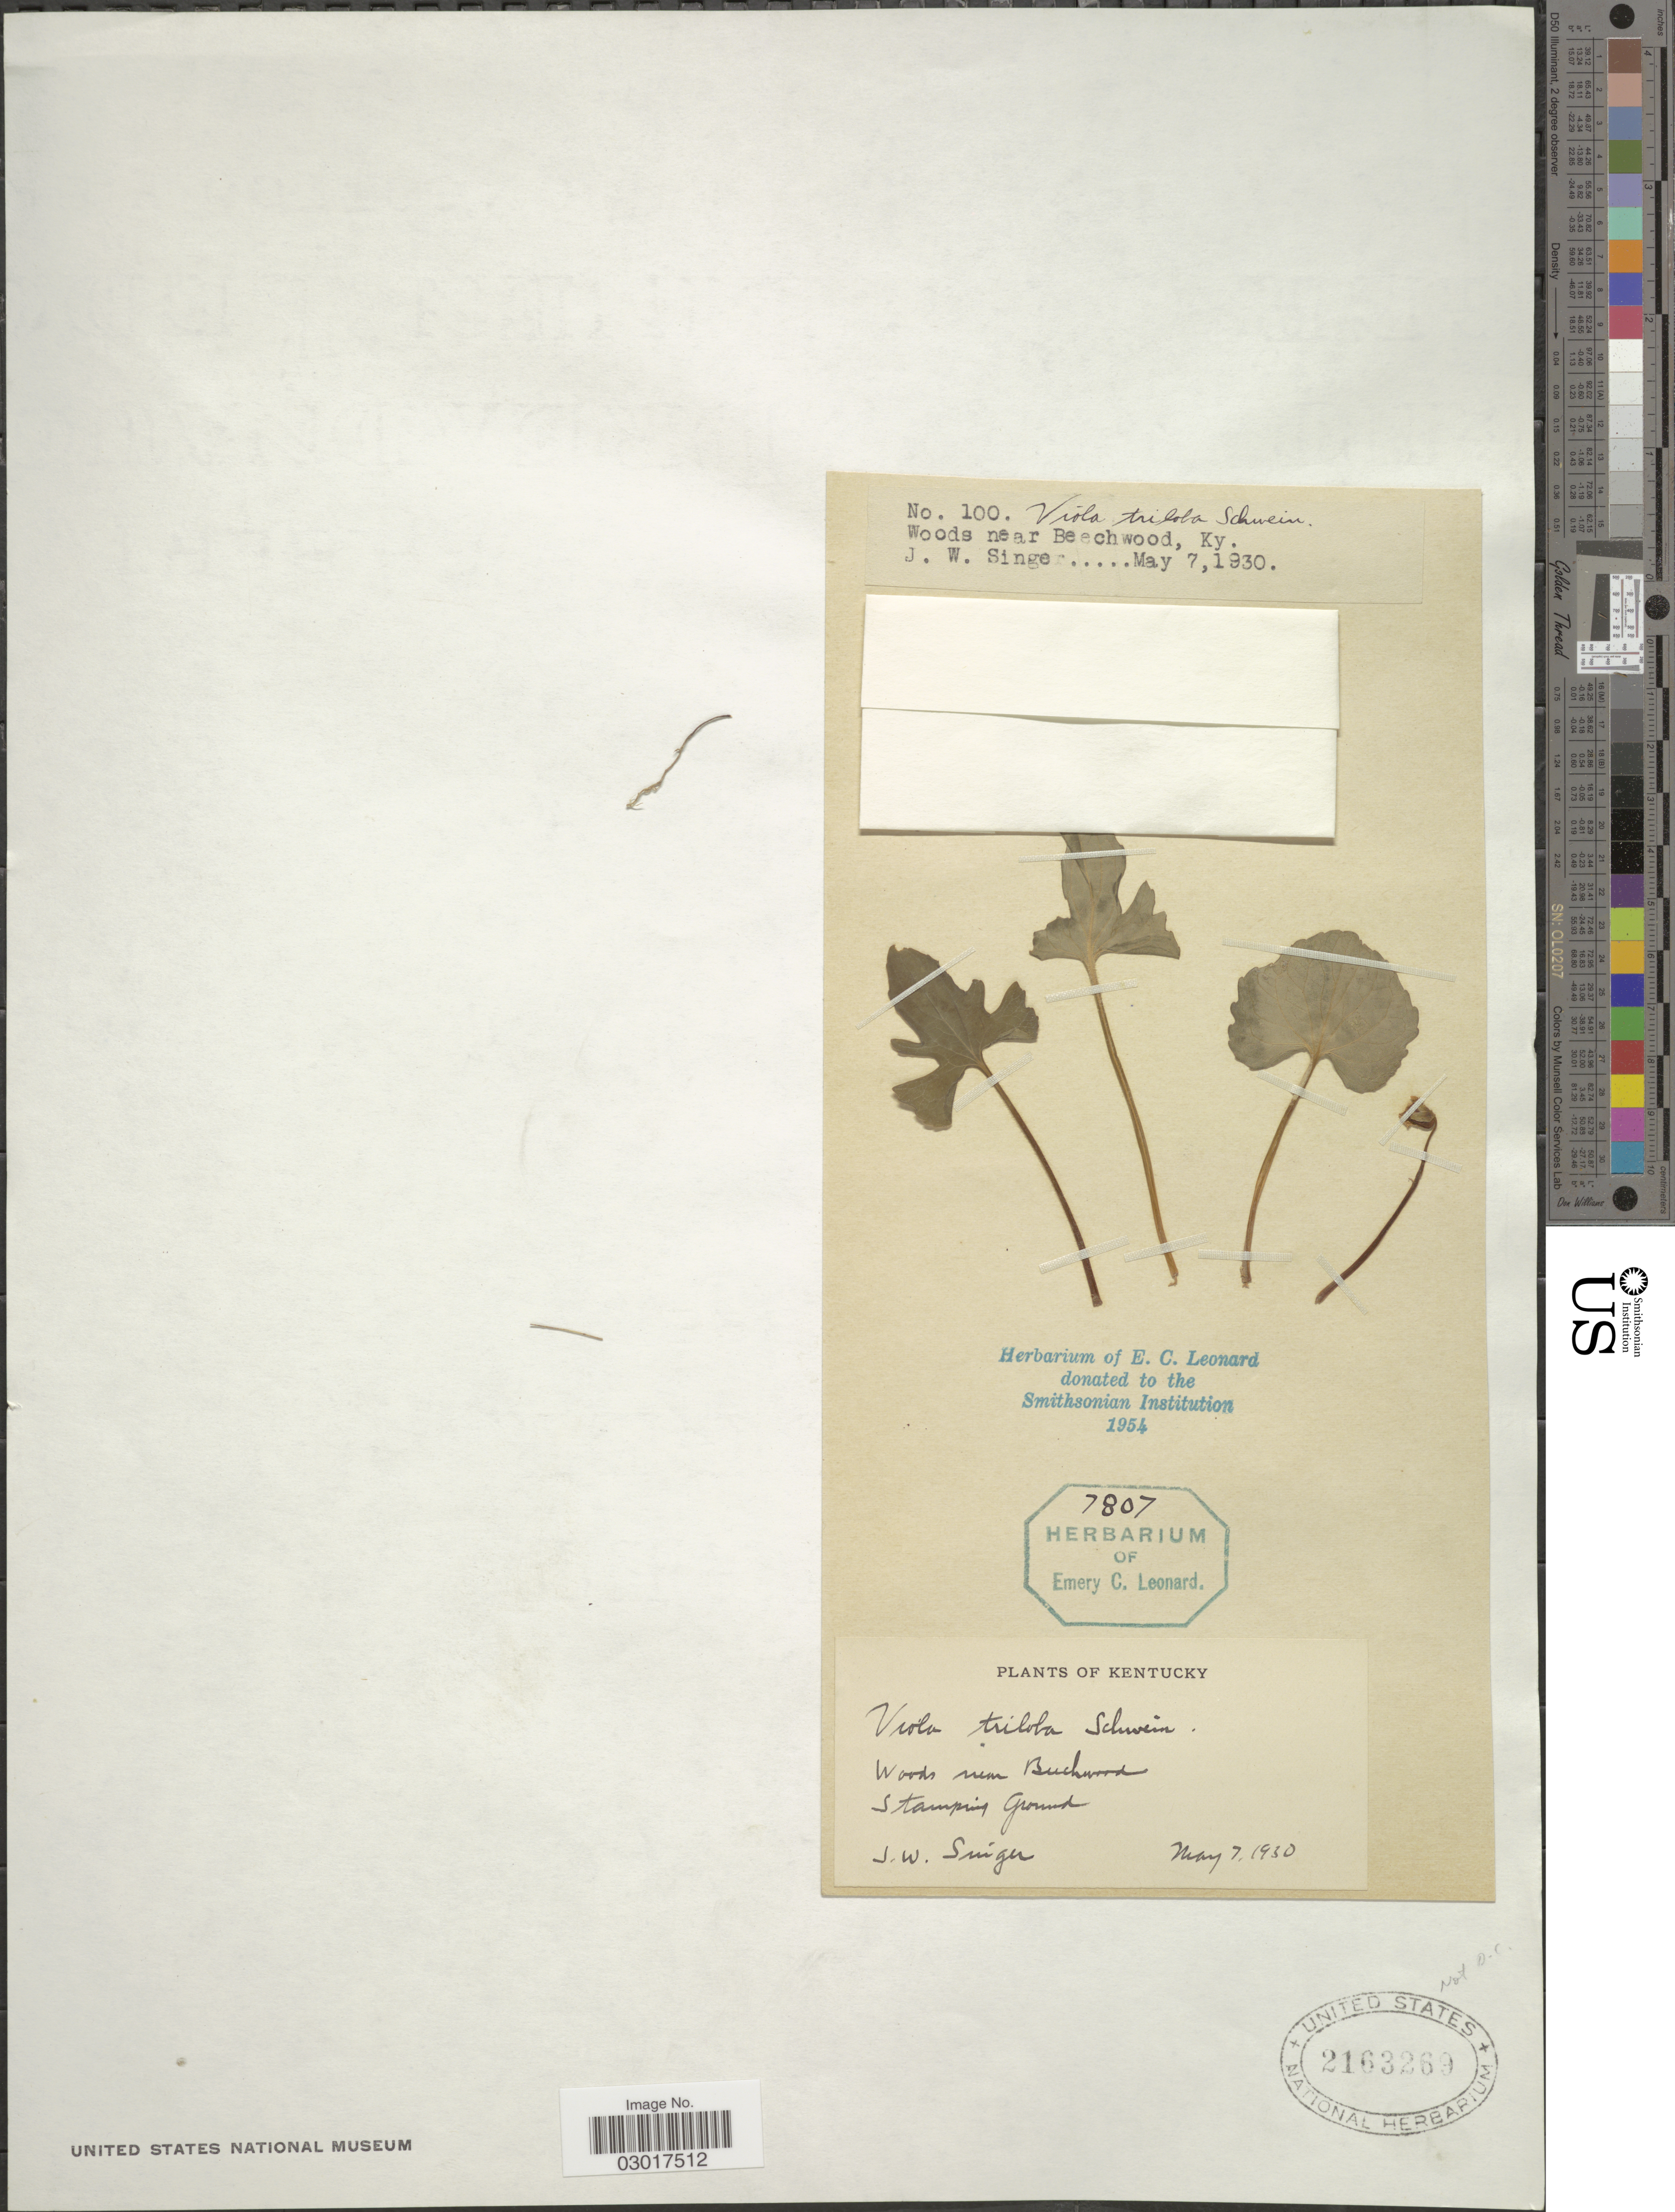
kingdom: Plantae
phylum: Tracheophyta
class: Magnoliopsida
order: Malpighiales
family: Violaceae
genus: Viola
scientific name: Viola triloba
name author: Schwein.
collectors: J. EW. Singer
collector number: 100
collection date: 1930-05-07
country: United States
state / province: Kentucky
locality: Woods in Beachwood.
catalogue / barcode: US 2163269